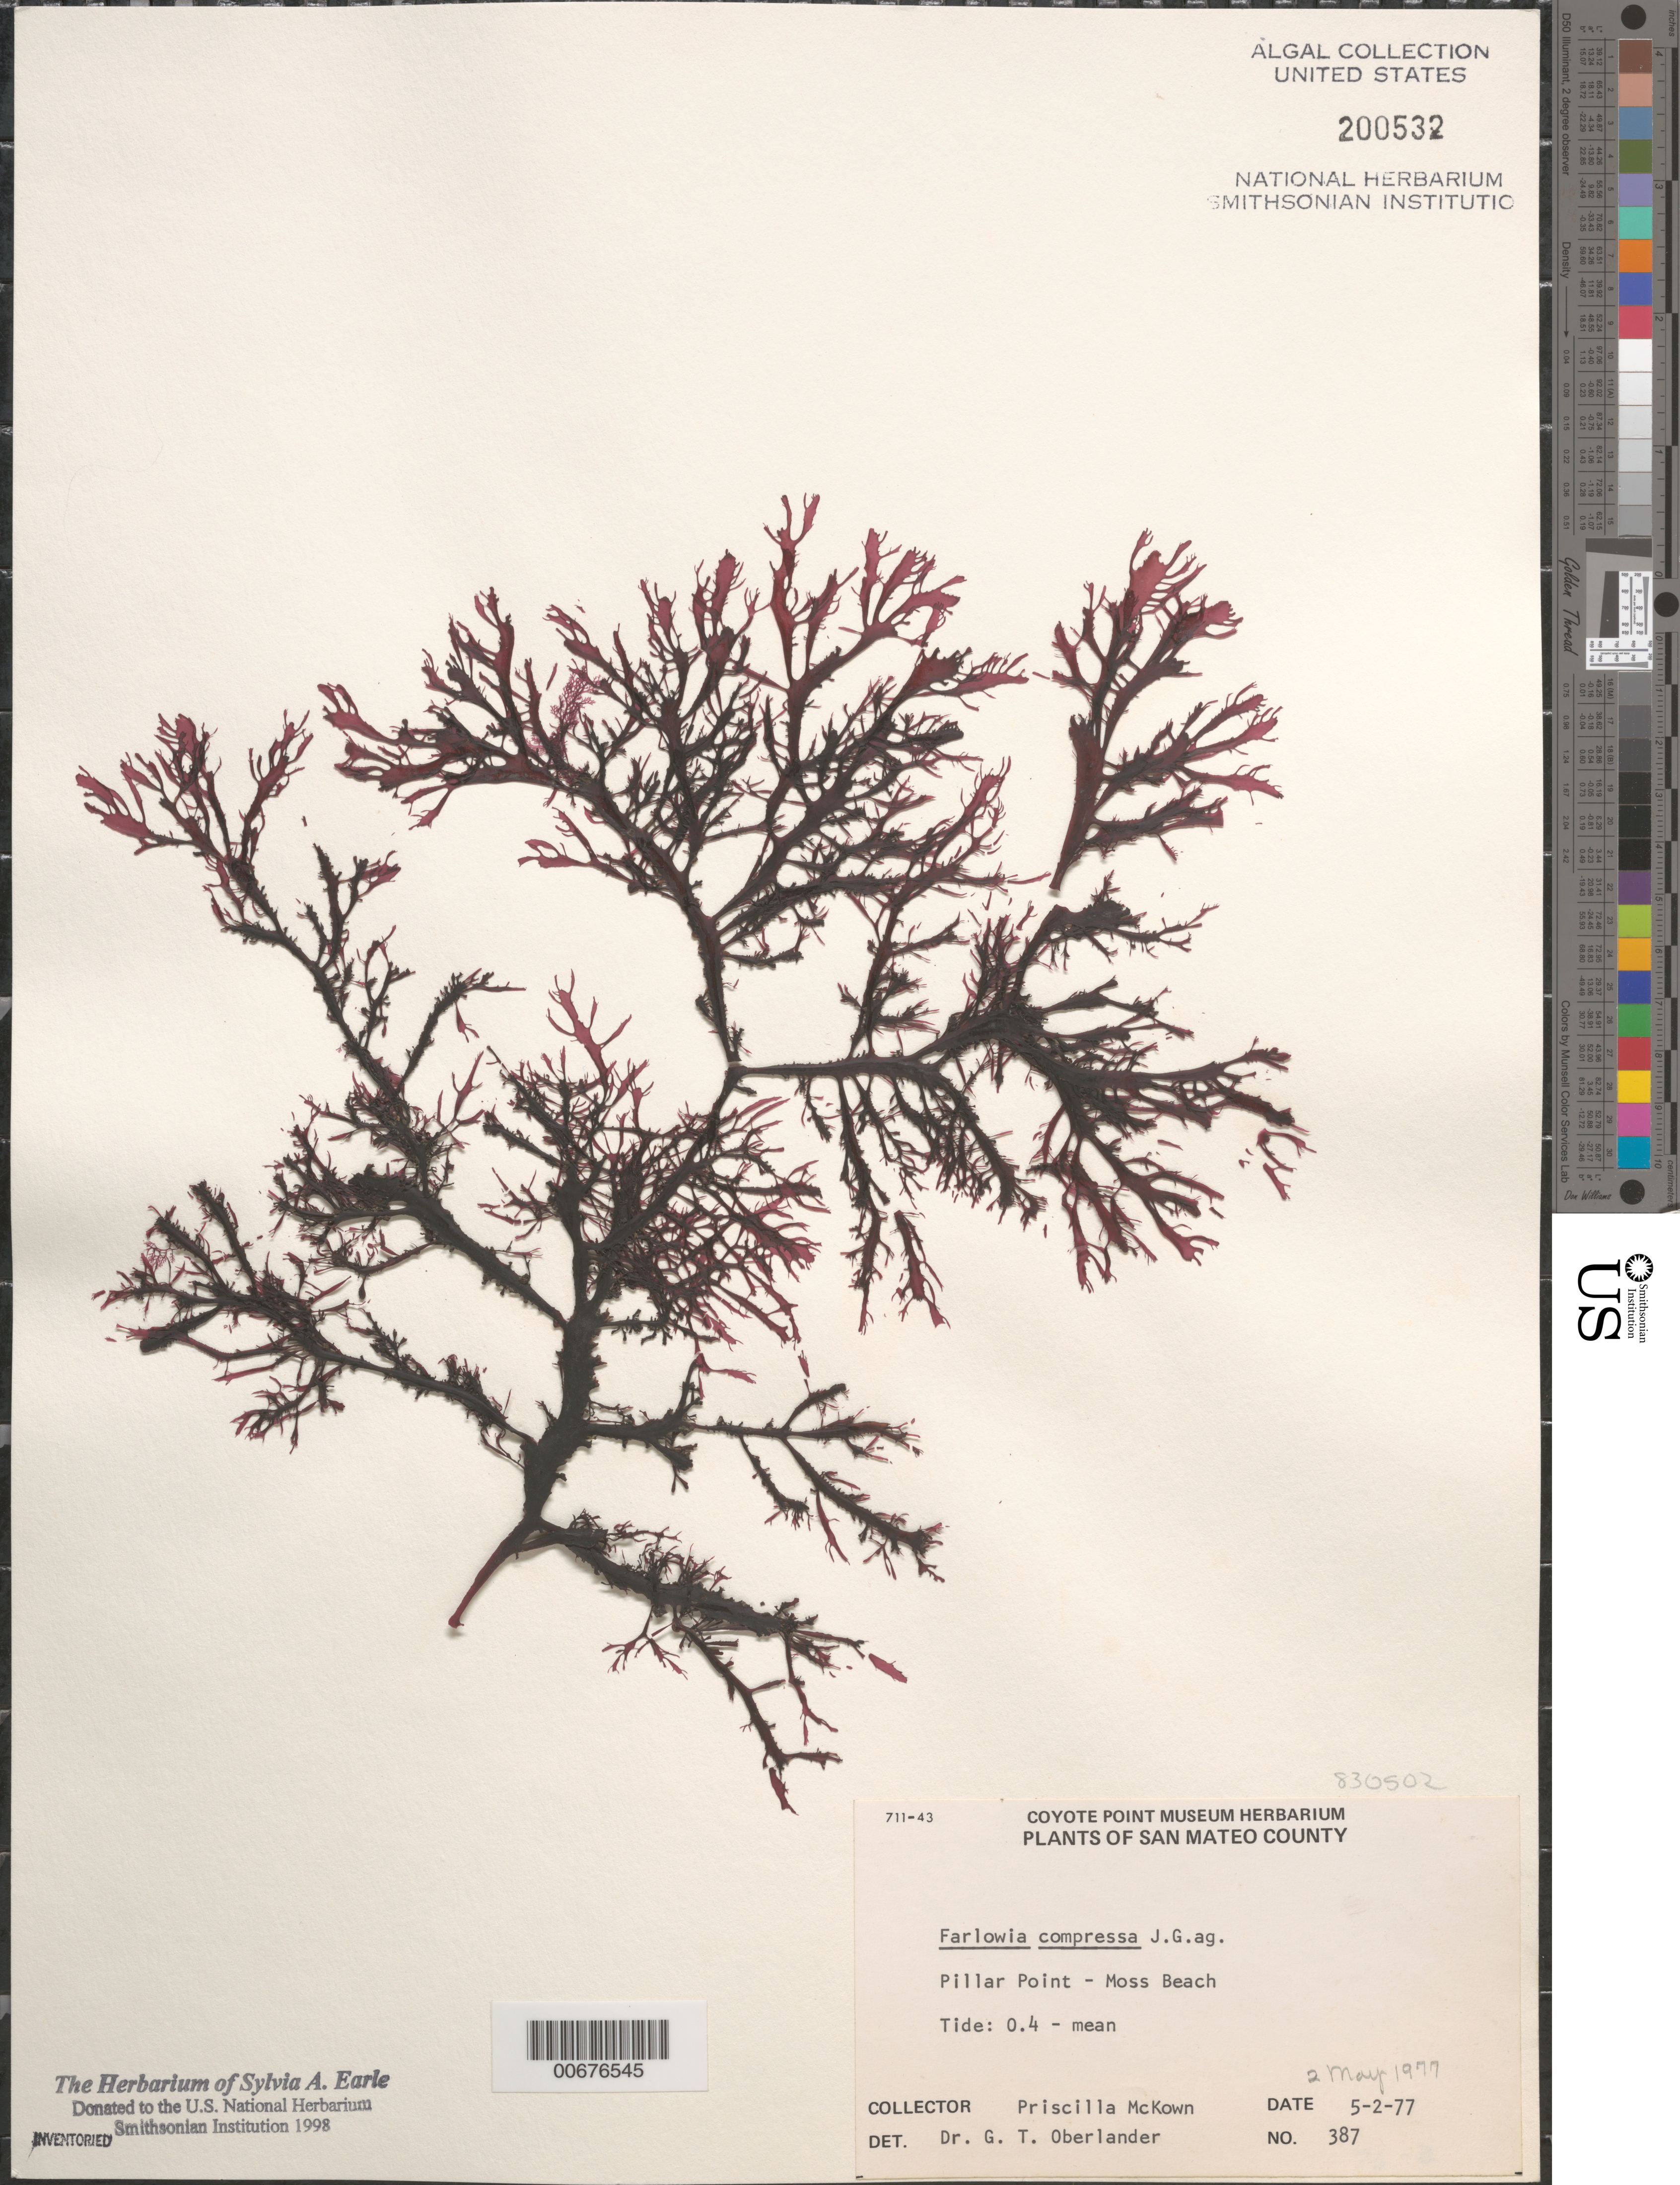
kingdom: Plantae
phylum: Rhodophyta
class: Florideophyceae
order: Gigartinales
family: Dumontiaceae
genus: Farlowia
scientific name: Farlowia compressa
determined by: Oberlander, G. T.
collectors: P. McKown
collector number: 387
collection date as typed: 02 May 1977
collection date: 1977-05-02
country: United States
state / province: California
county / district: San Mateo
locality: Moss Beach, Pillar Point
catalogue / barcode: US 200532